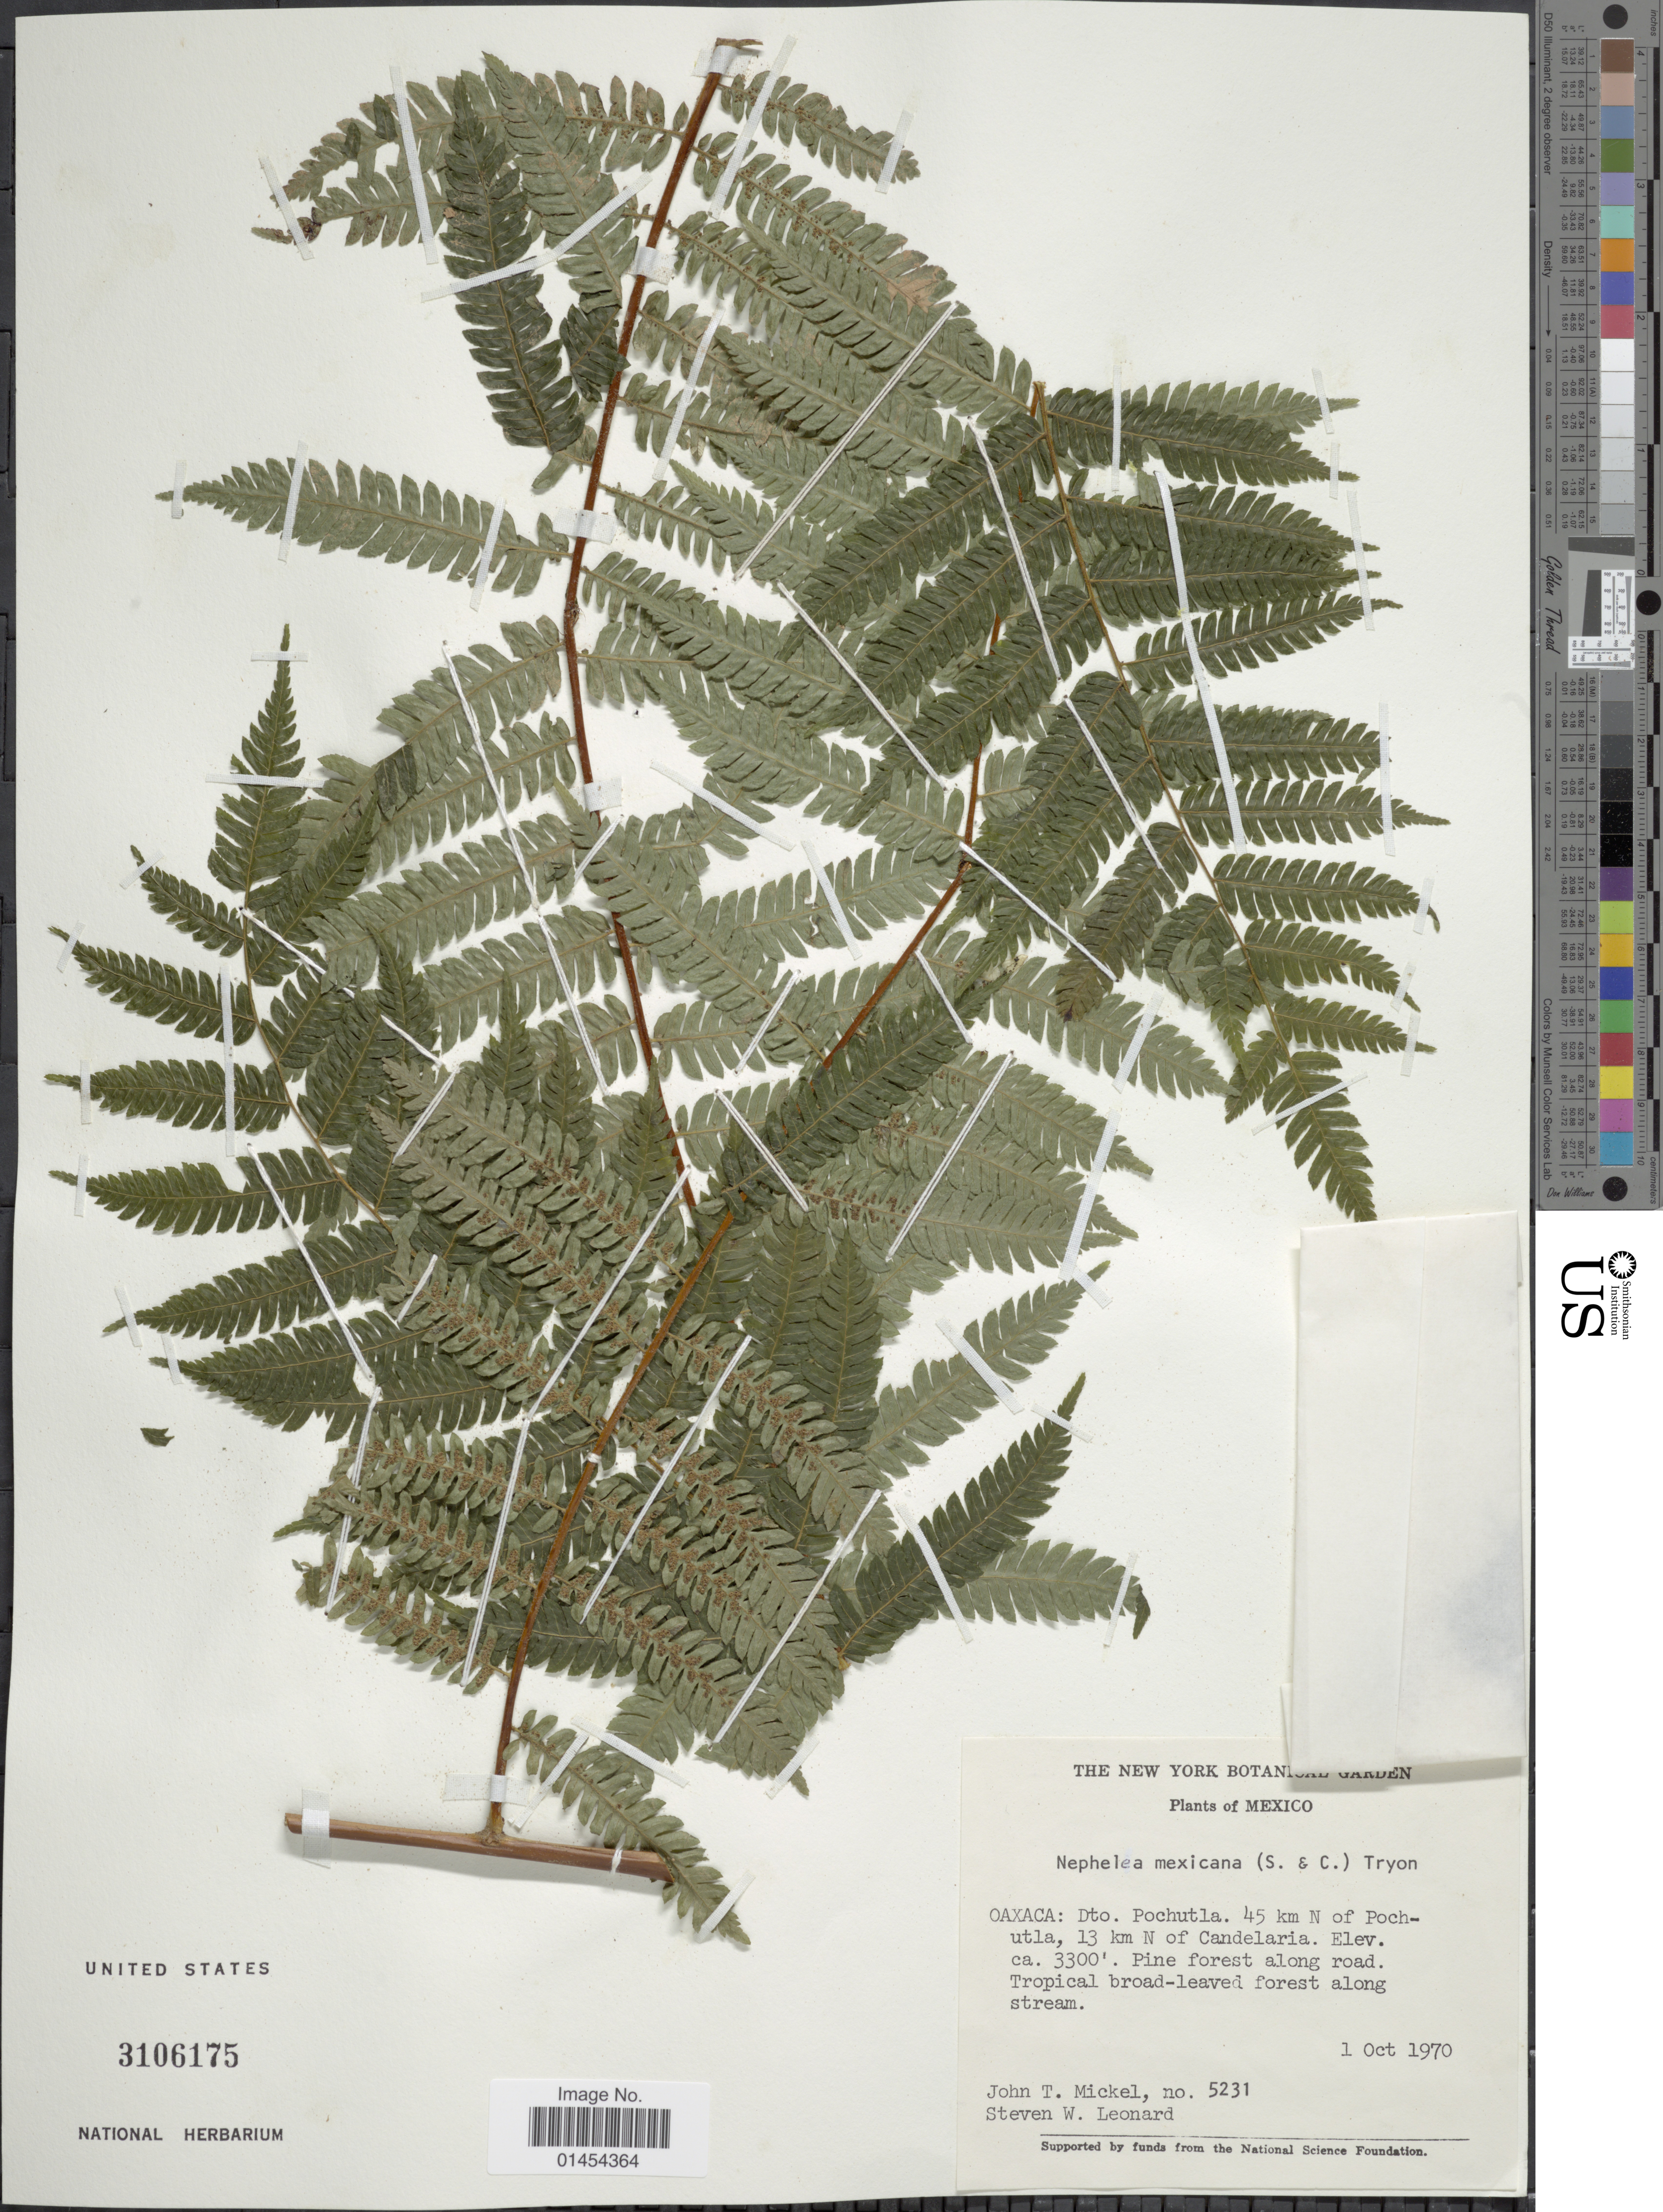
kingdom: Plantae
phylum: Tracheophyta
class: Polypodiopsida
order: Cyatheales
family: Cyatheaceae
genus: Alsophila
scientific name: Alsophila firma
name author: (Baker) D.S. Conant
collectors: J. T. Mickel & S. W. Leonard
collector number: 5231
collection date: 1970-10-01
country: Mexico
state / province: Oaxaca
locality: Dto. Pochutla. 45 km N of Pochutla, 13 km N of Candelaria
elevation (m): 1006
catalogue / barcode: US 3106175